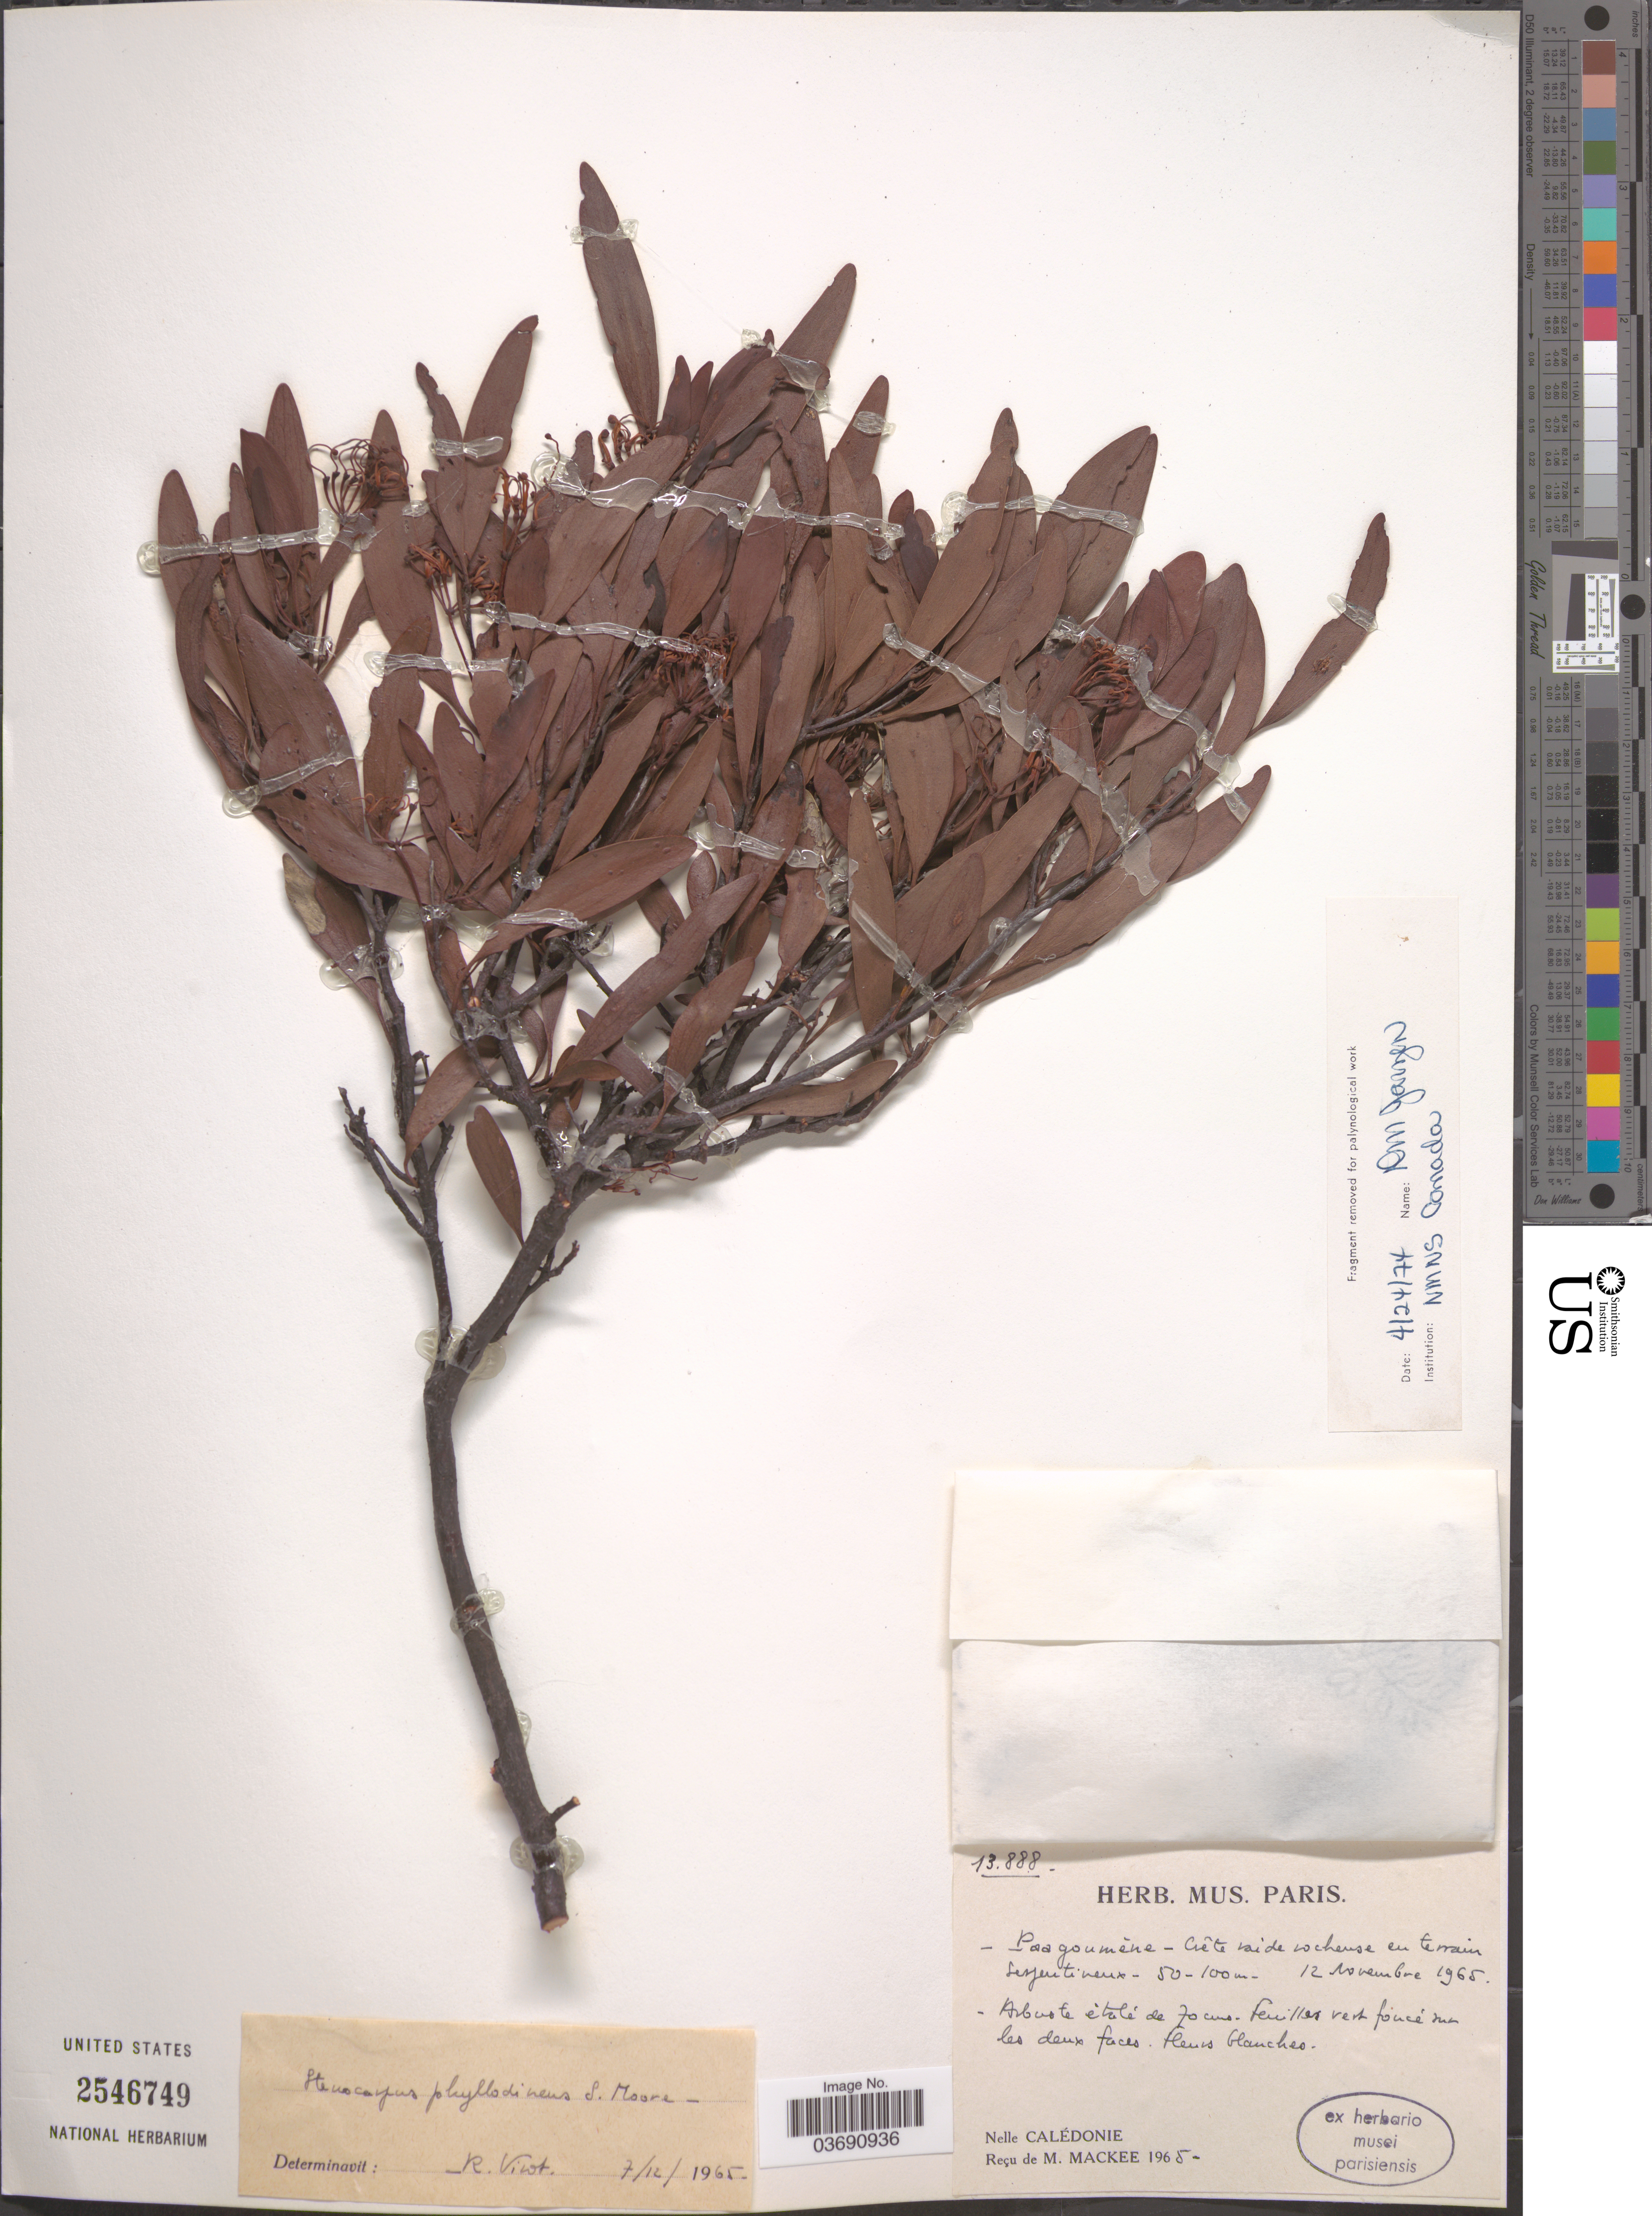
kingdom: Plantae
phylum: Tracheophyta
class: Magnoliopsida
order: Proteales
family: Proteaceae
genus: Stenocarpus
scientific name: Stenocarpus phyllodineus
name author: S. Moore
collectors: M. Mackee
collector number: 13888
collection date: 1965-11-12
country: New Caledonia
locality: Paagouméne. Nelle Calédonie.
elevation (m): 50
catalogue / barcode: US 2546749